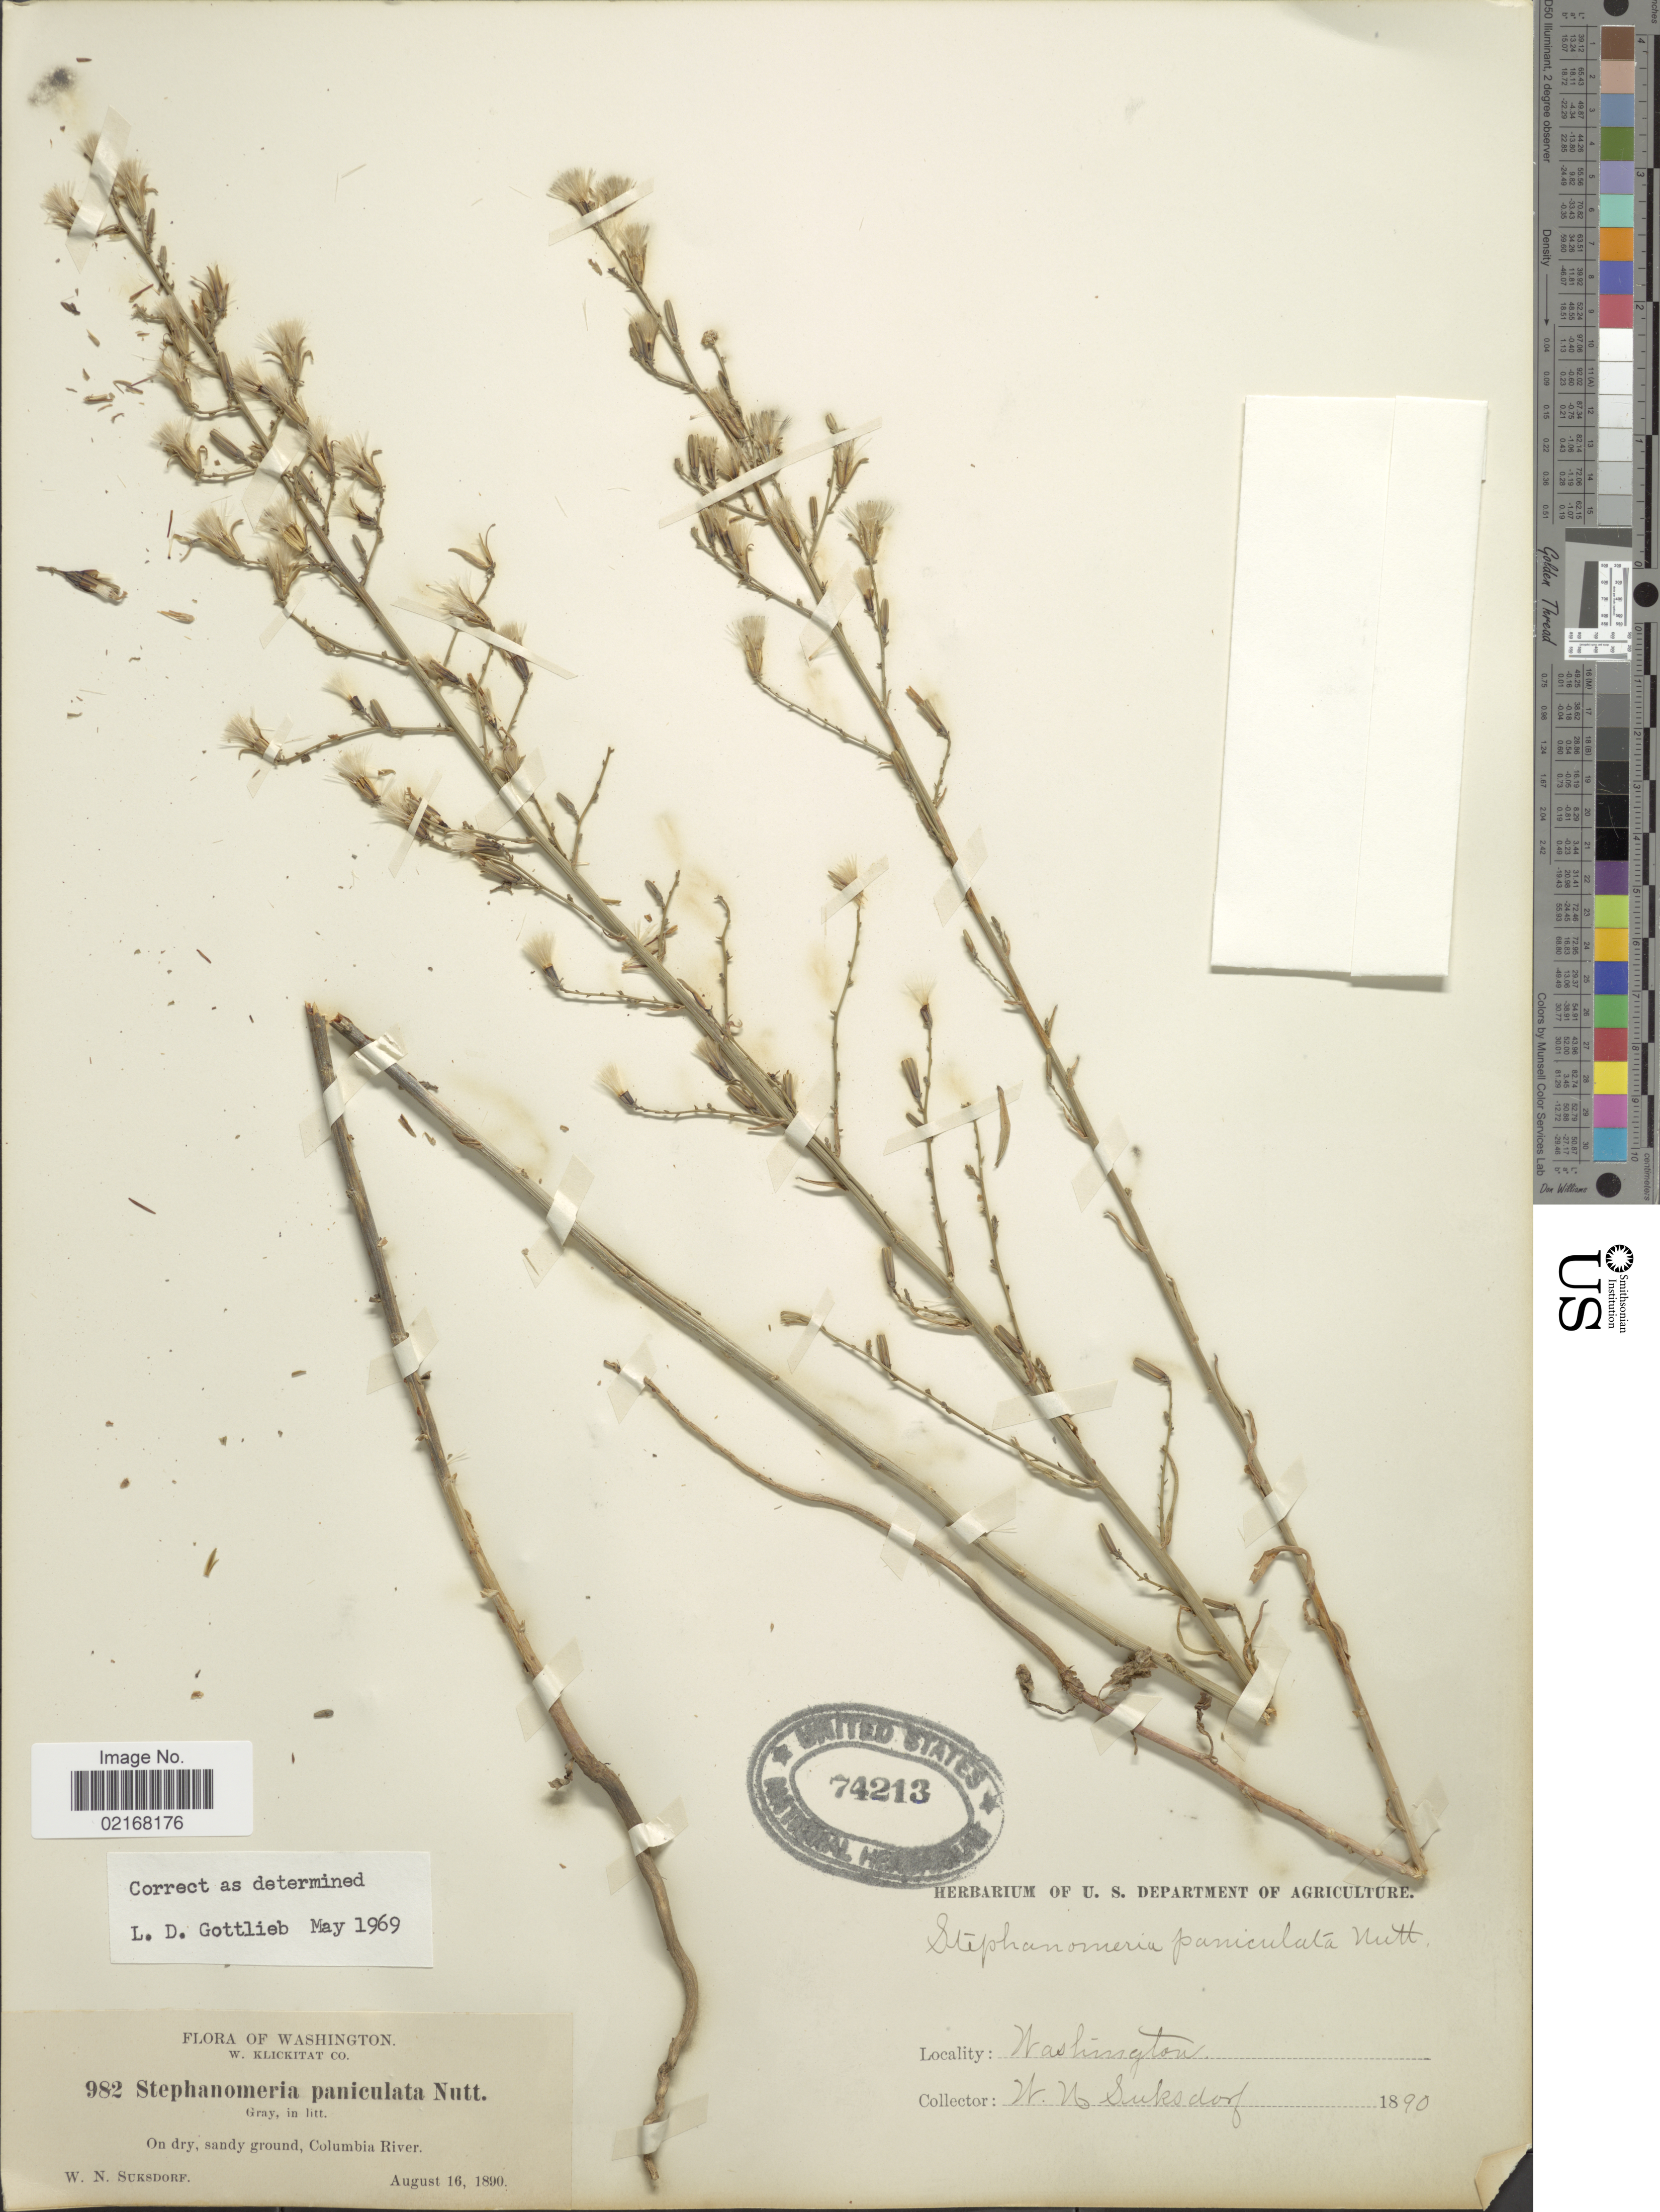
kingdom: Plantae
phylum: Tracheophyta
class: Magnoliopsida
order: Asterales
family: Asteraceae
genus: Stephanomeria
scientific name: Stephanomeria paniculata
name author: Nutt.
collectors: W. N. Suksdorf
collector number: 982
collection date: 1890-08-16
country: United States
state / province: Washington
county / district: Klickitat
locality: W. Klickitat Co. On dry, sandy ground, Columbia River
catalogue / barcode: US 74213